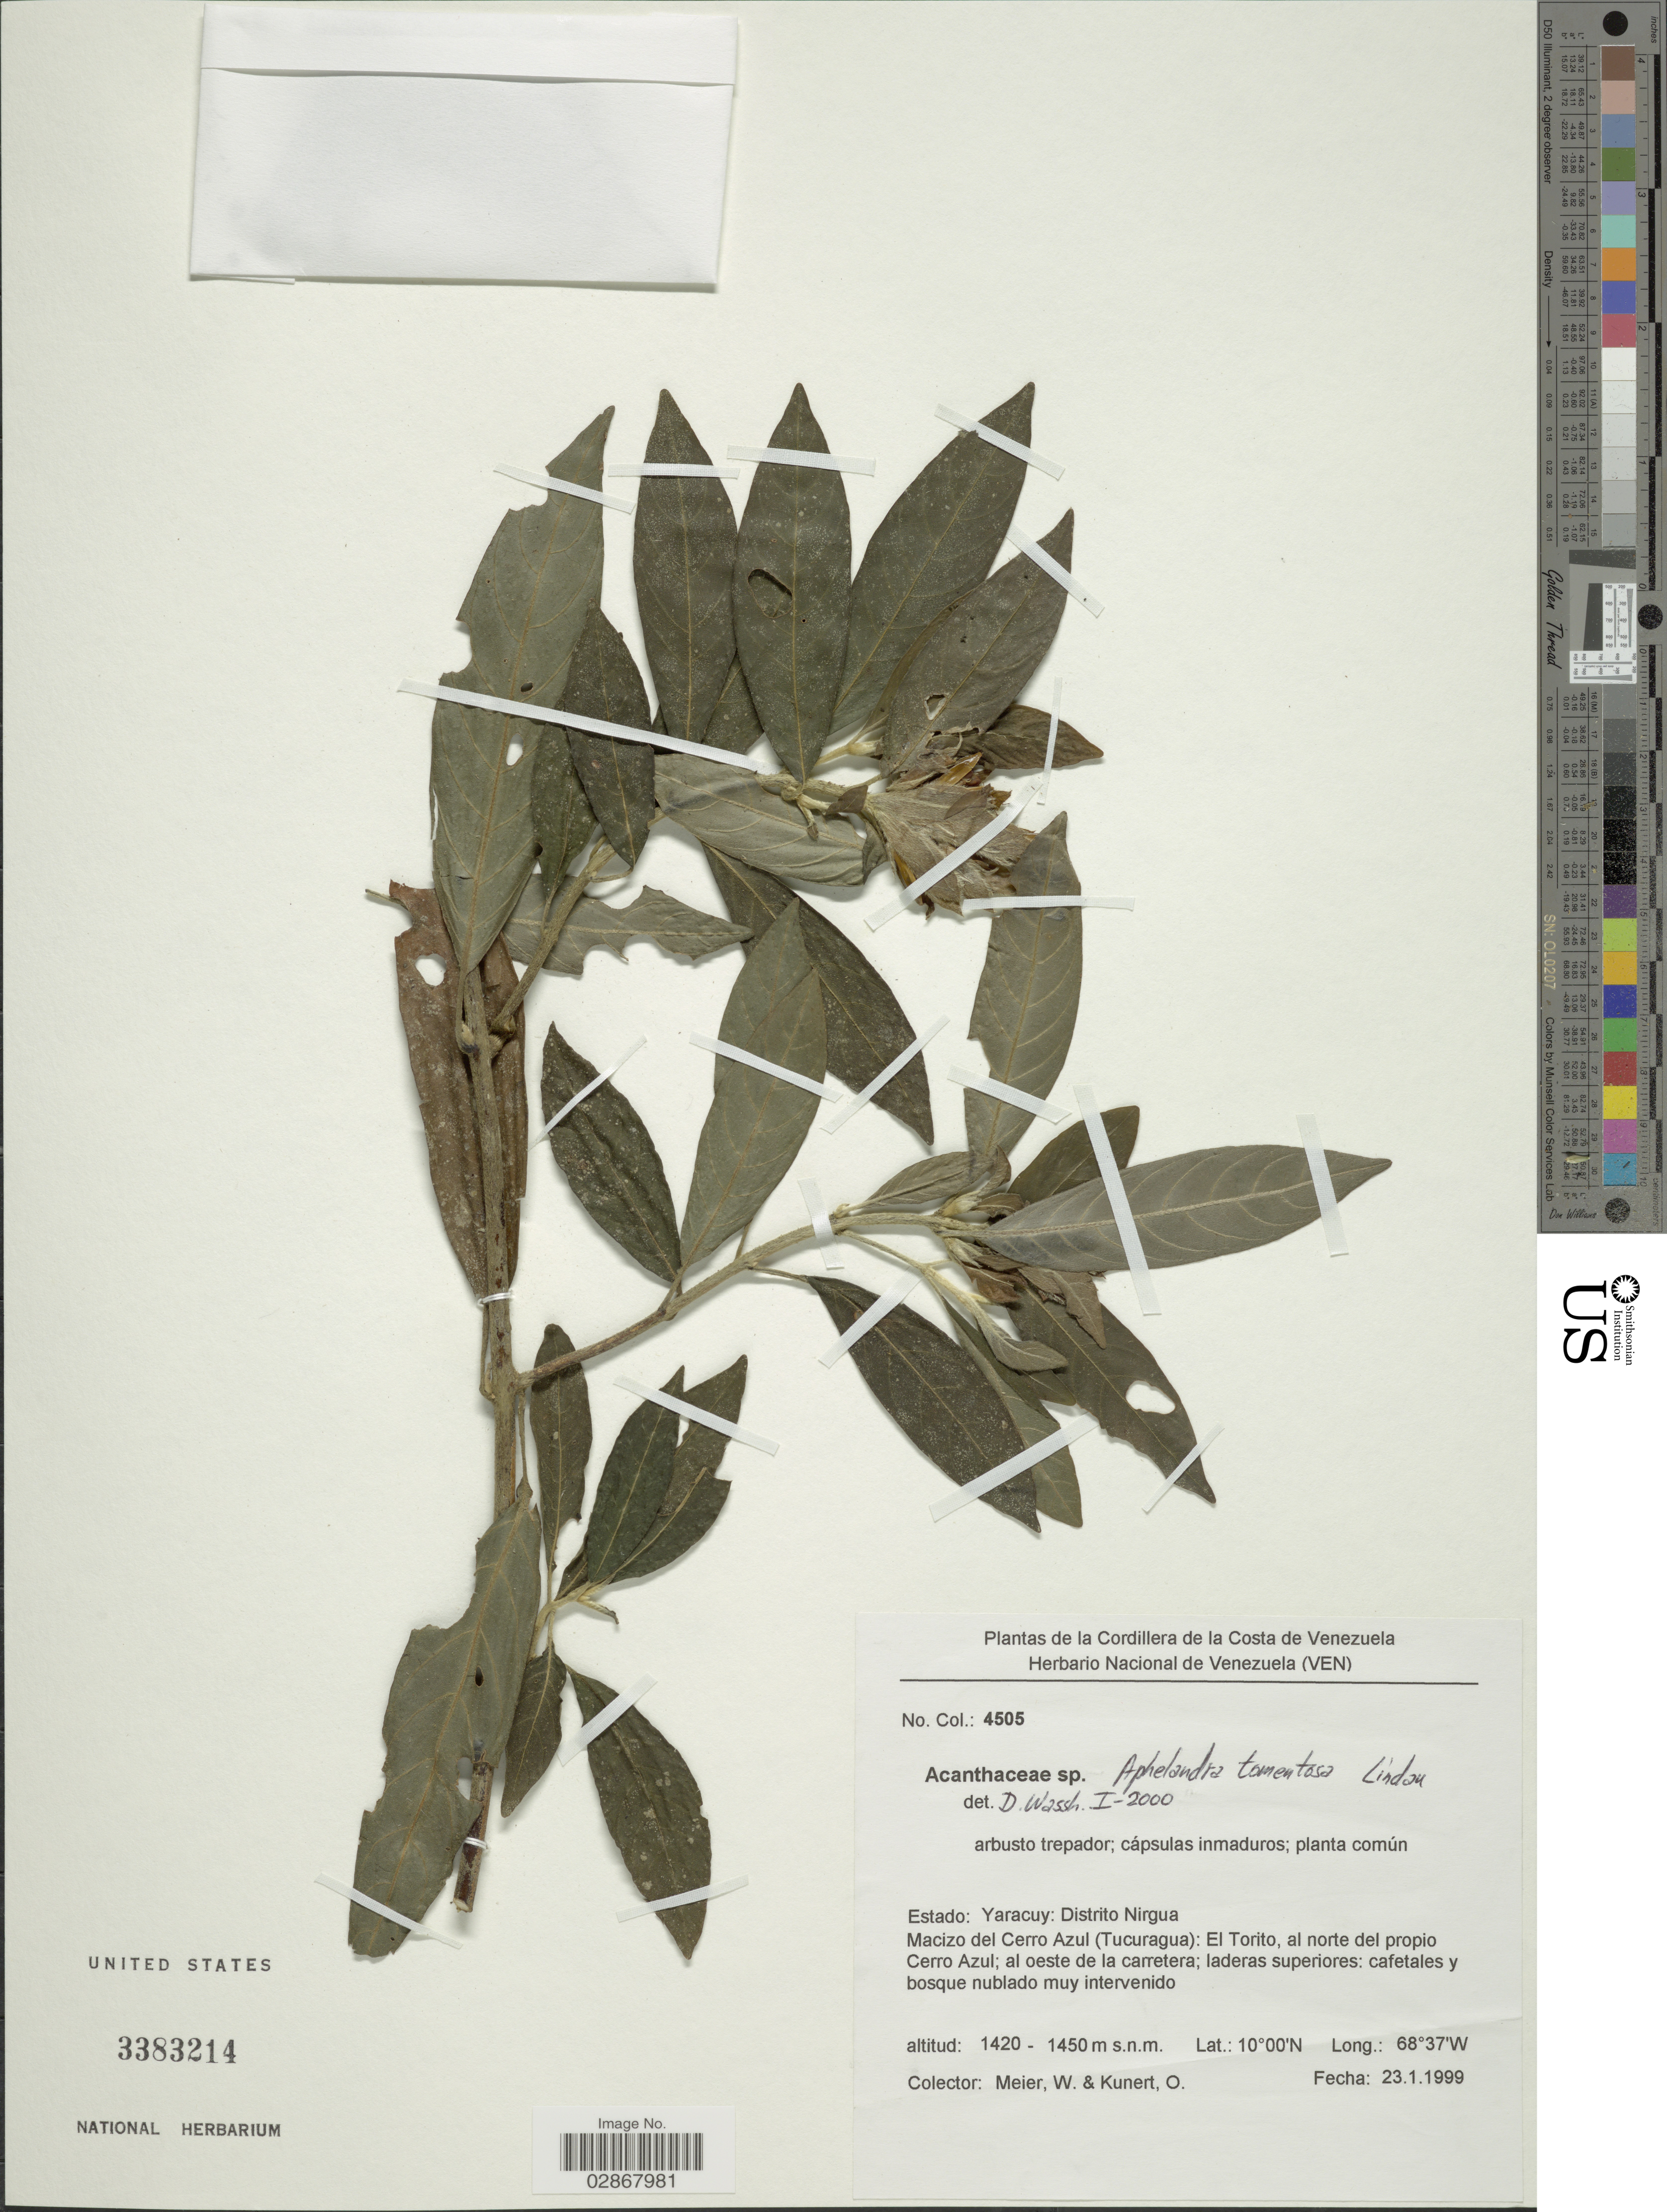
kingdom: Plantae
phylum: Tracheophyta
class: Magnoliopsida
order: Lamiales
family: Acanthaceae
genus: Aphelandra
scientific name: Aphelandra tomentosa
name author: Lindau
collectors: W. Meier & O. Kunert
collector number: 4505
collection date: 1999-01-23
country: Venezuela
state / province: Yaracuy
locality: Distrito Nirgua. Macizo del Cerro Azul (Tucuragua): El Torito, al norte del propio. Cerro Azul; al oeste de la carretera.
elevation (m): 1420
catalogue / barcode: US 3383214